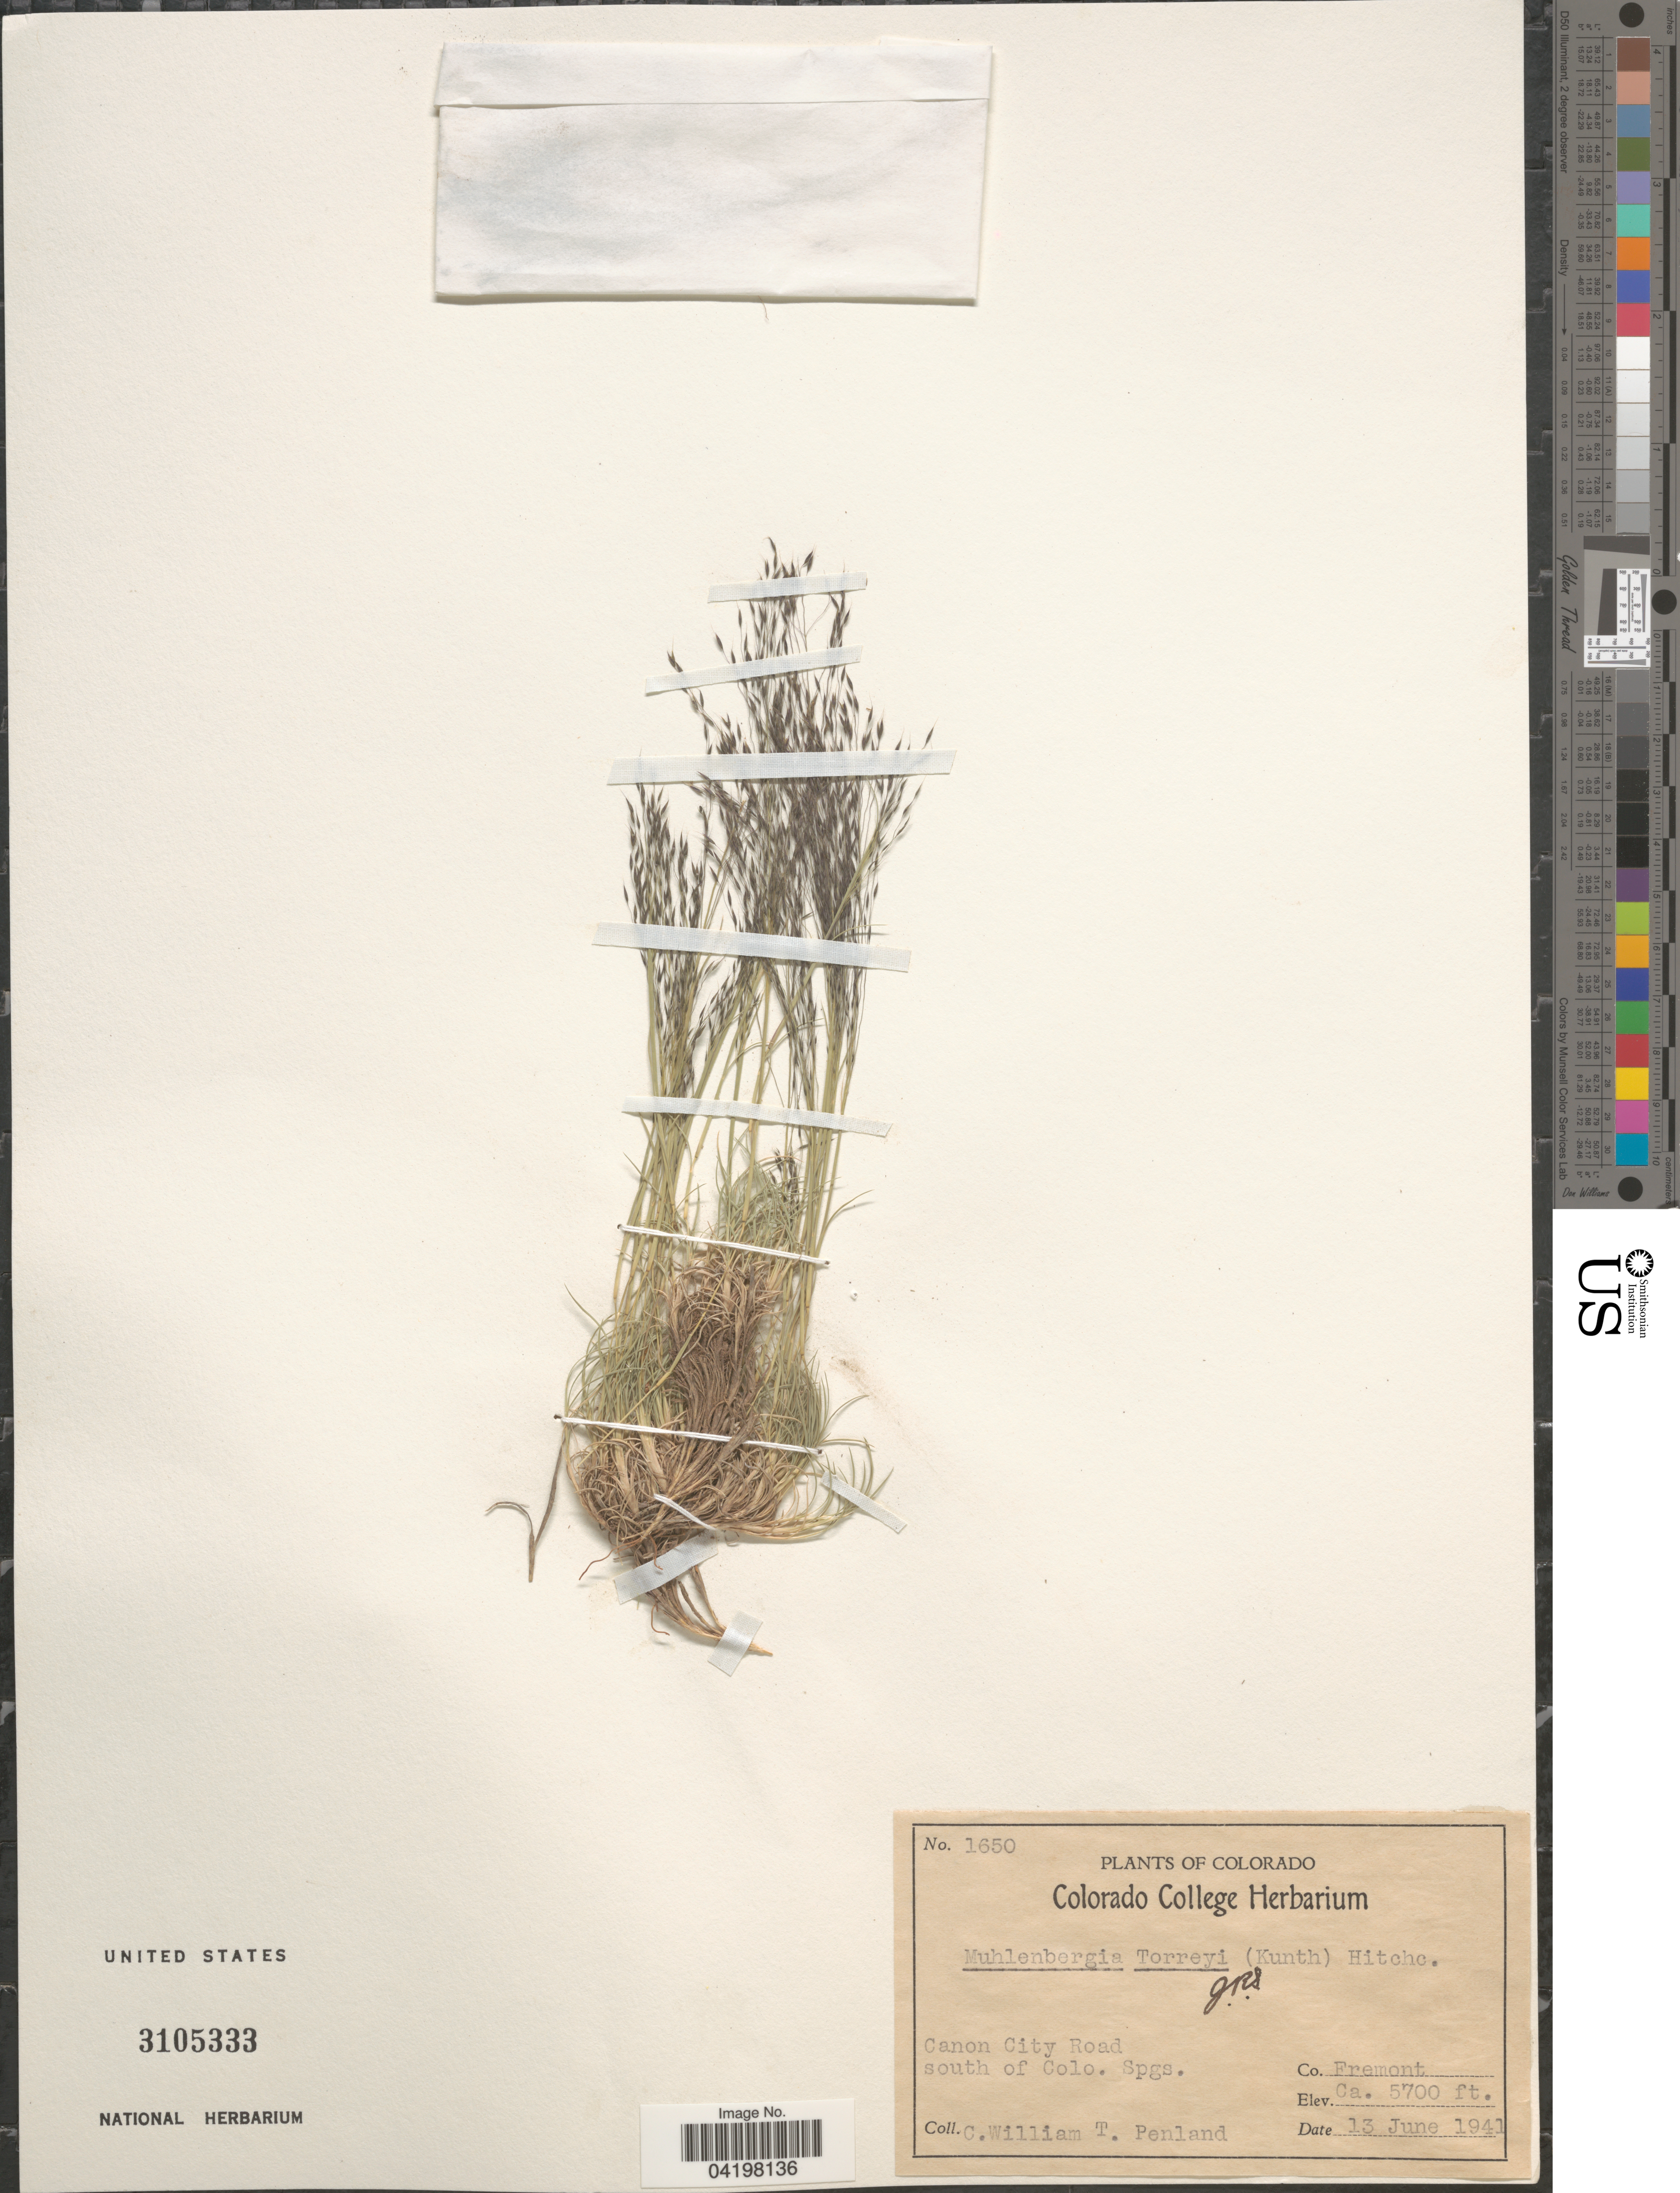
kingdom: Plantae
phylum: Tracheophyta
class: Liliopsida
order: Poales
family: Poaceae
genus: Muhlenbergia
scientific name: Muhlenbergia torreyi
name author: (Kunth) Hitchc. ex Bush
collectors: C. William & T. Penland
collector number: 1650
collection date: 1941-06-13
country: United States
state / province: Colorado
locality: Canon City Road. South of Colo. Spgs. Co. Fremont.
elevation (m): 1737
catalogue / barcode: US 3105333